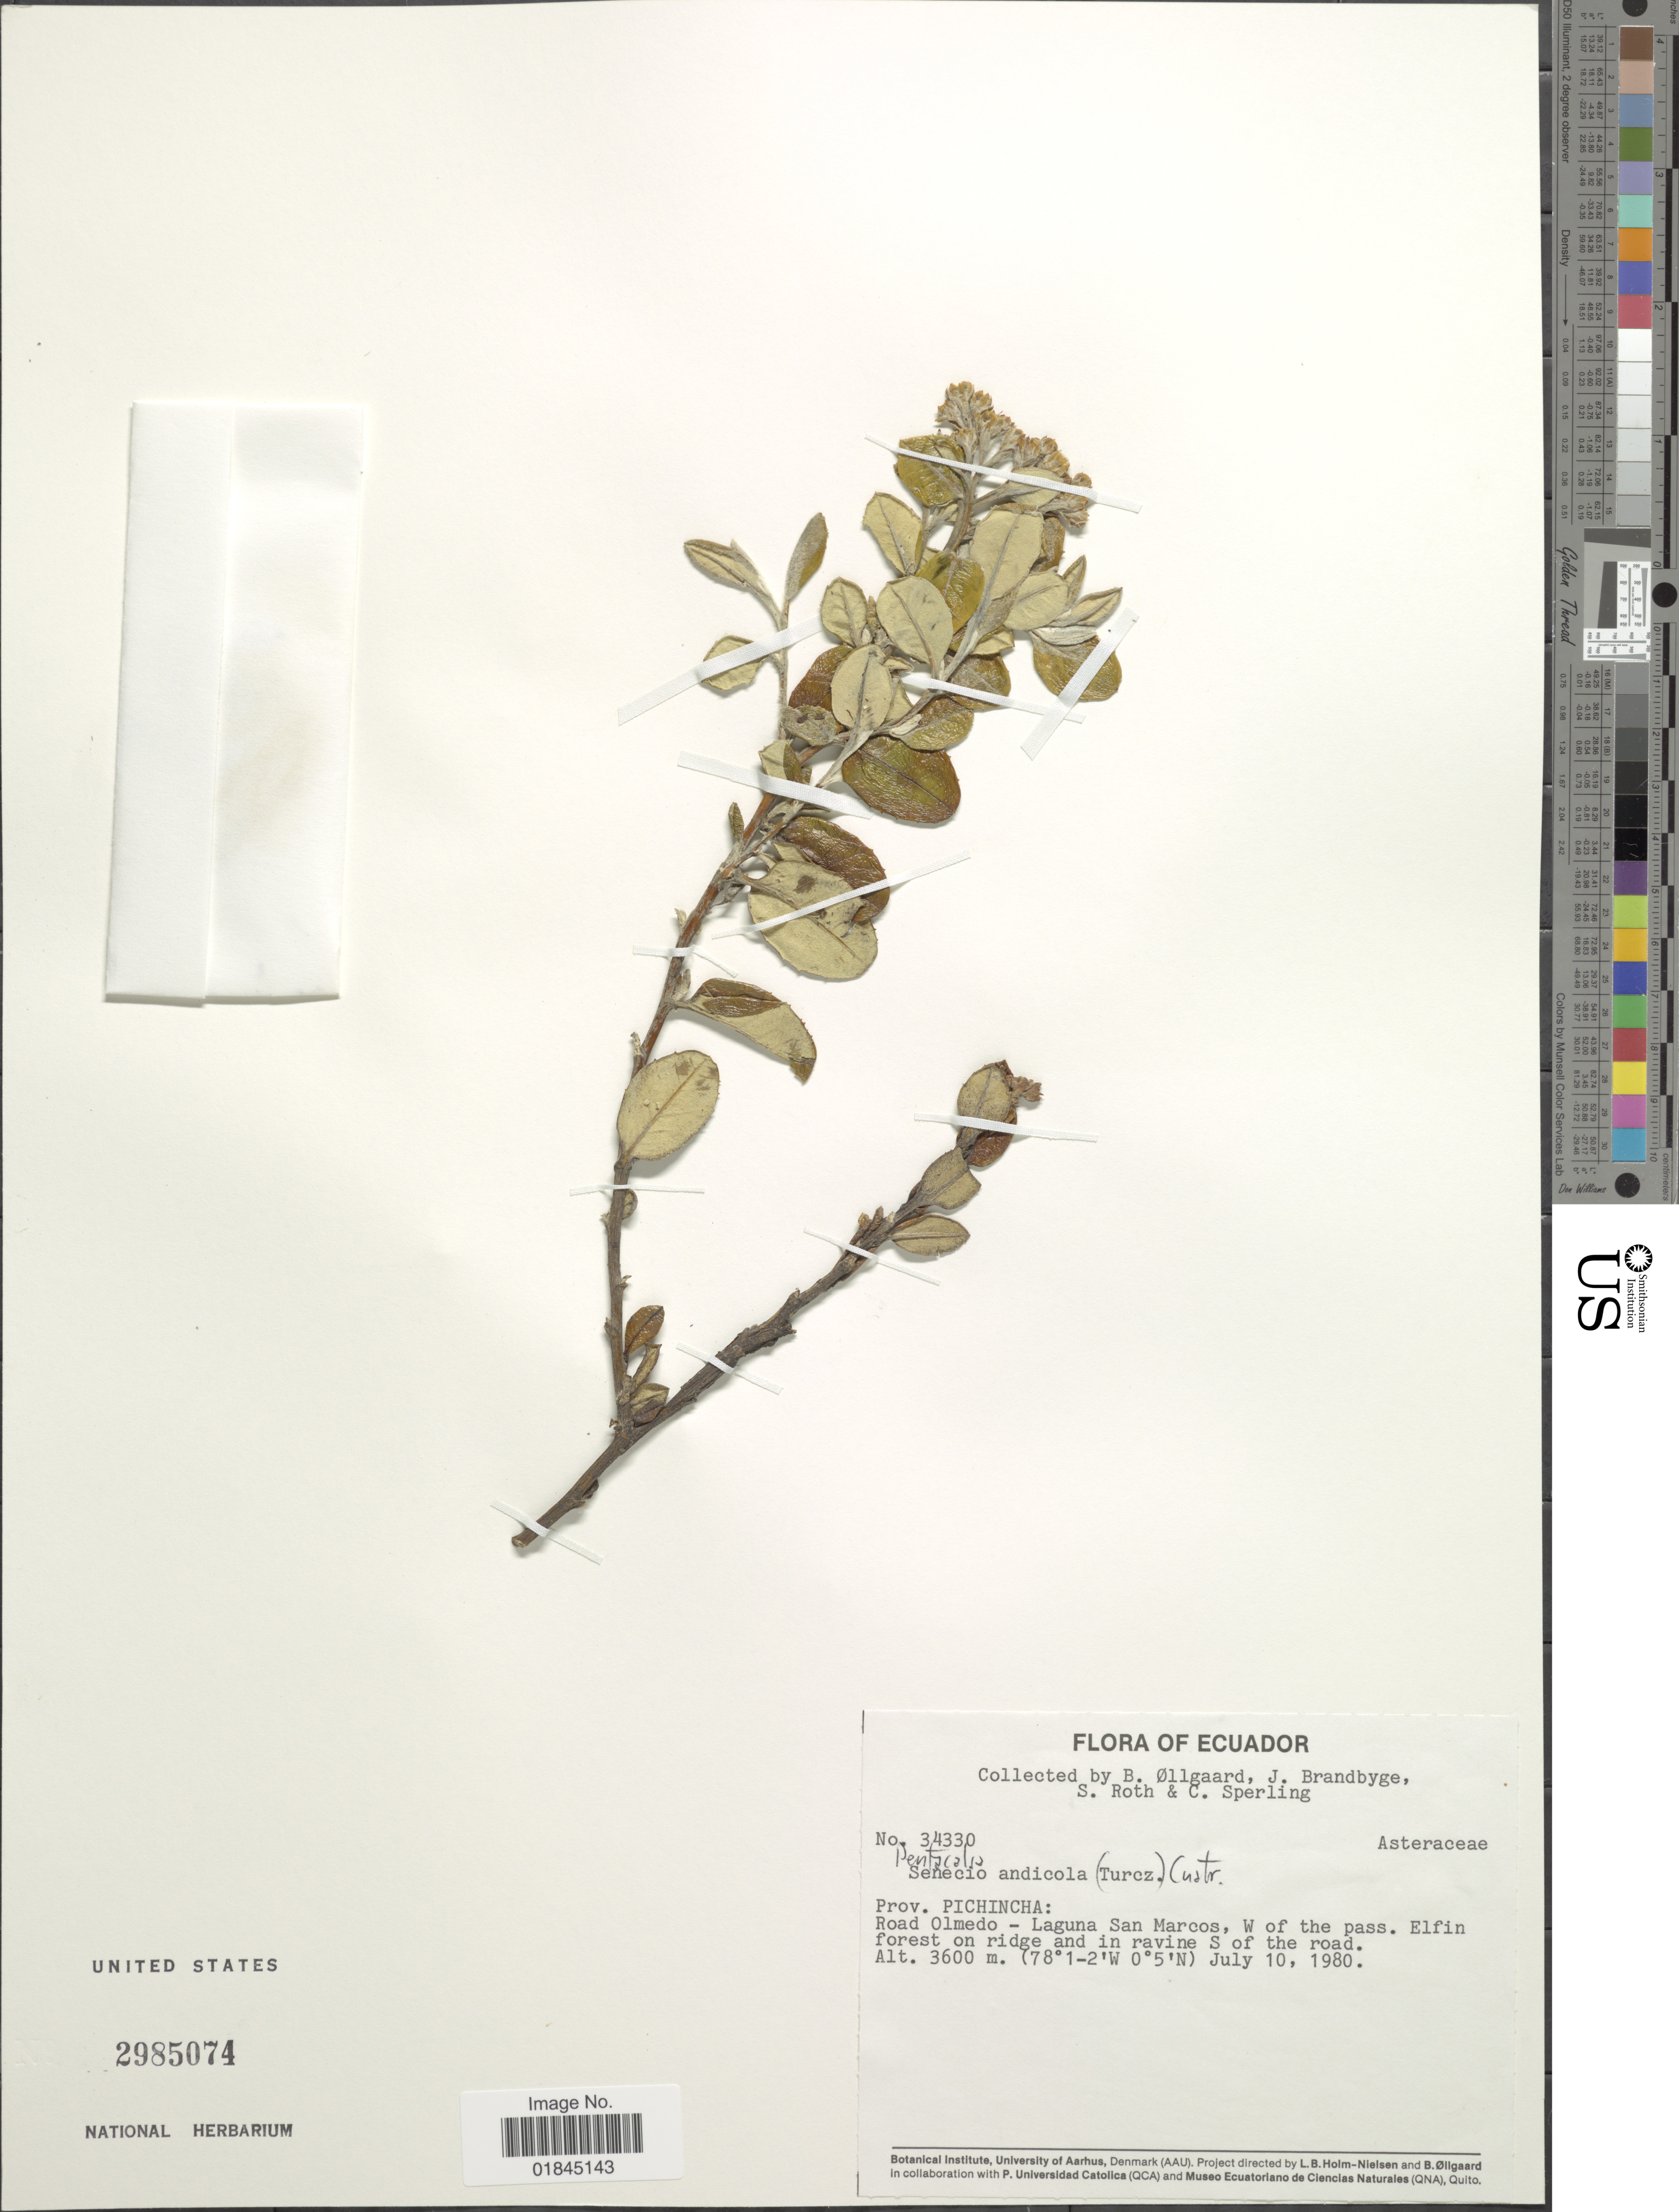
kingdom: Plantae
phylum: Tracheophyta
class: Magnoliopsida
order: Asterales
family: Asteraceae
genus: Pentacalia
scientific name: Pentacalia andicola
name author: (Turcz.) Cuatrec.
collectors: B. Øllgaard, J. Brandbyge, S. Roth & C. Sperling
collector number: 34330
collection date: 1980-07-10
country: Ecuador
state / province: Pichincha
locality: Prov. Pichincha: Road Olmedo - Laguna San Marcos, W of the pass. Elfin forest on ridge and in ravine S of the road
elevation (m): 3600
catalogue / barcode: US 2985074